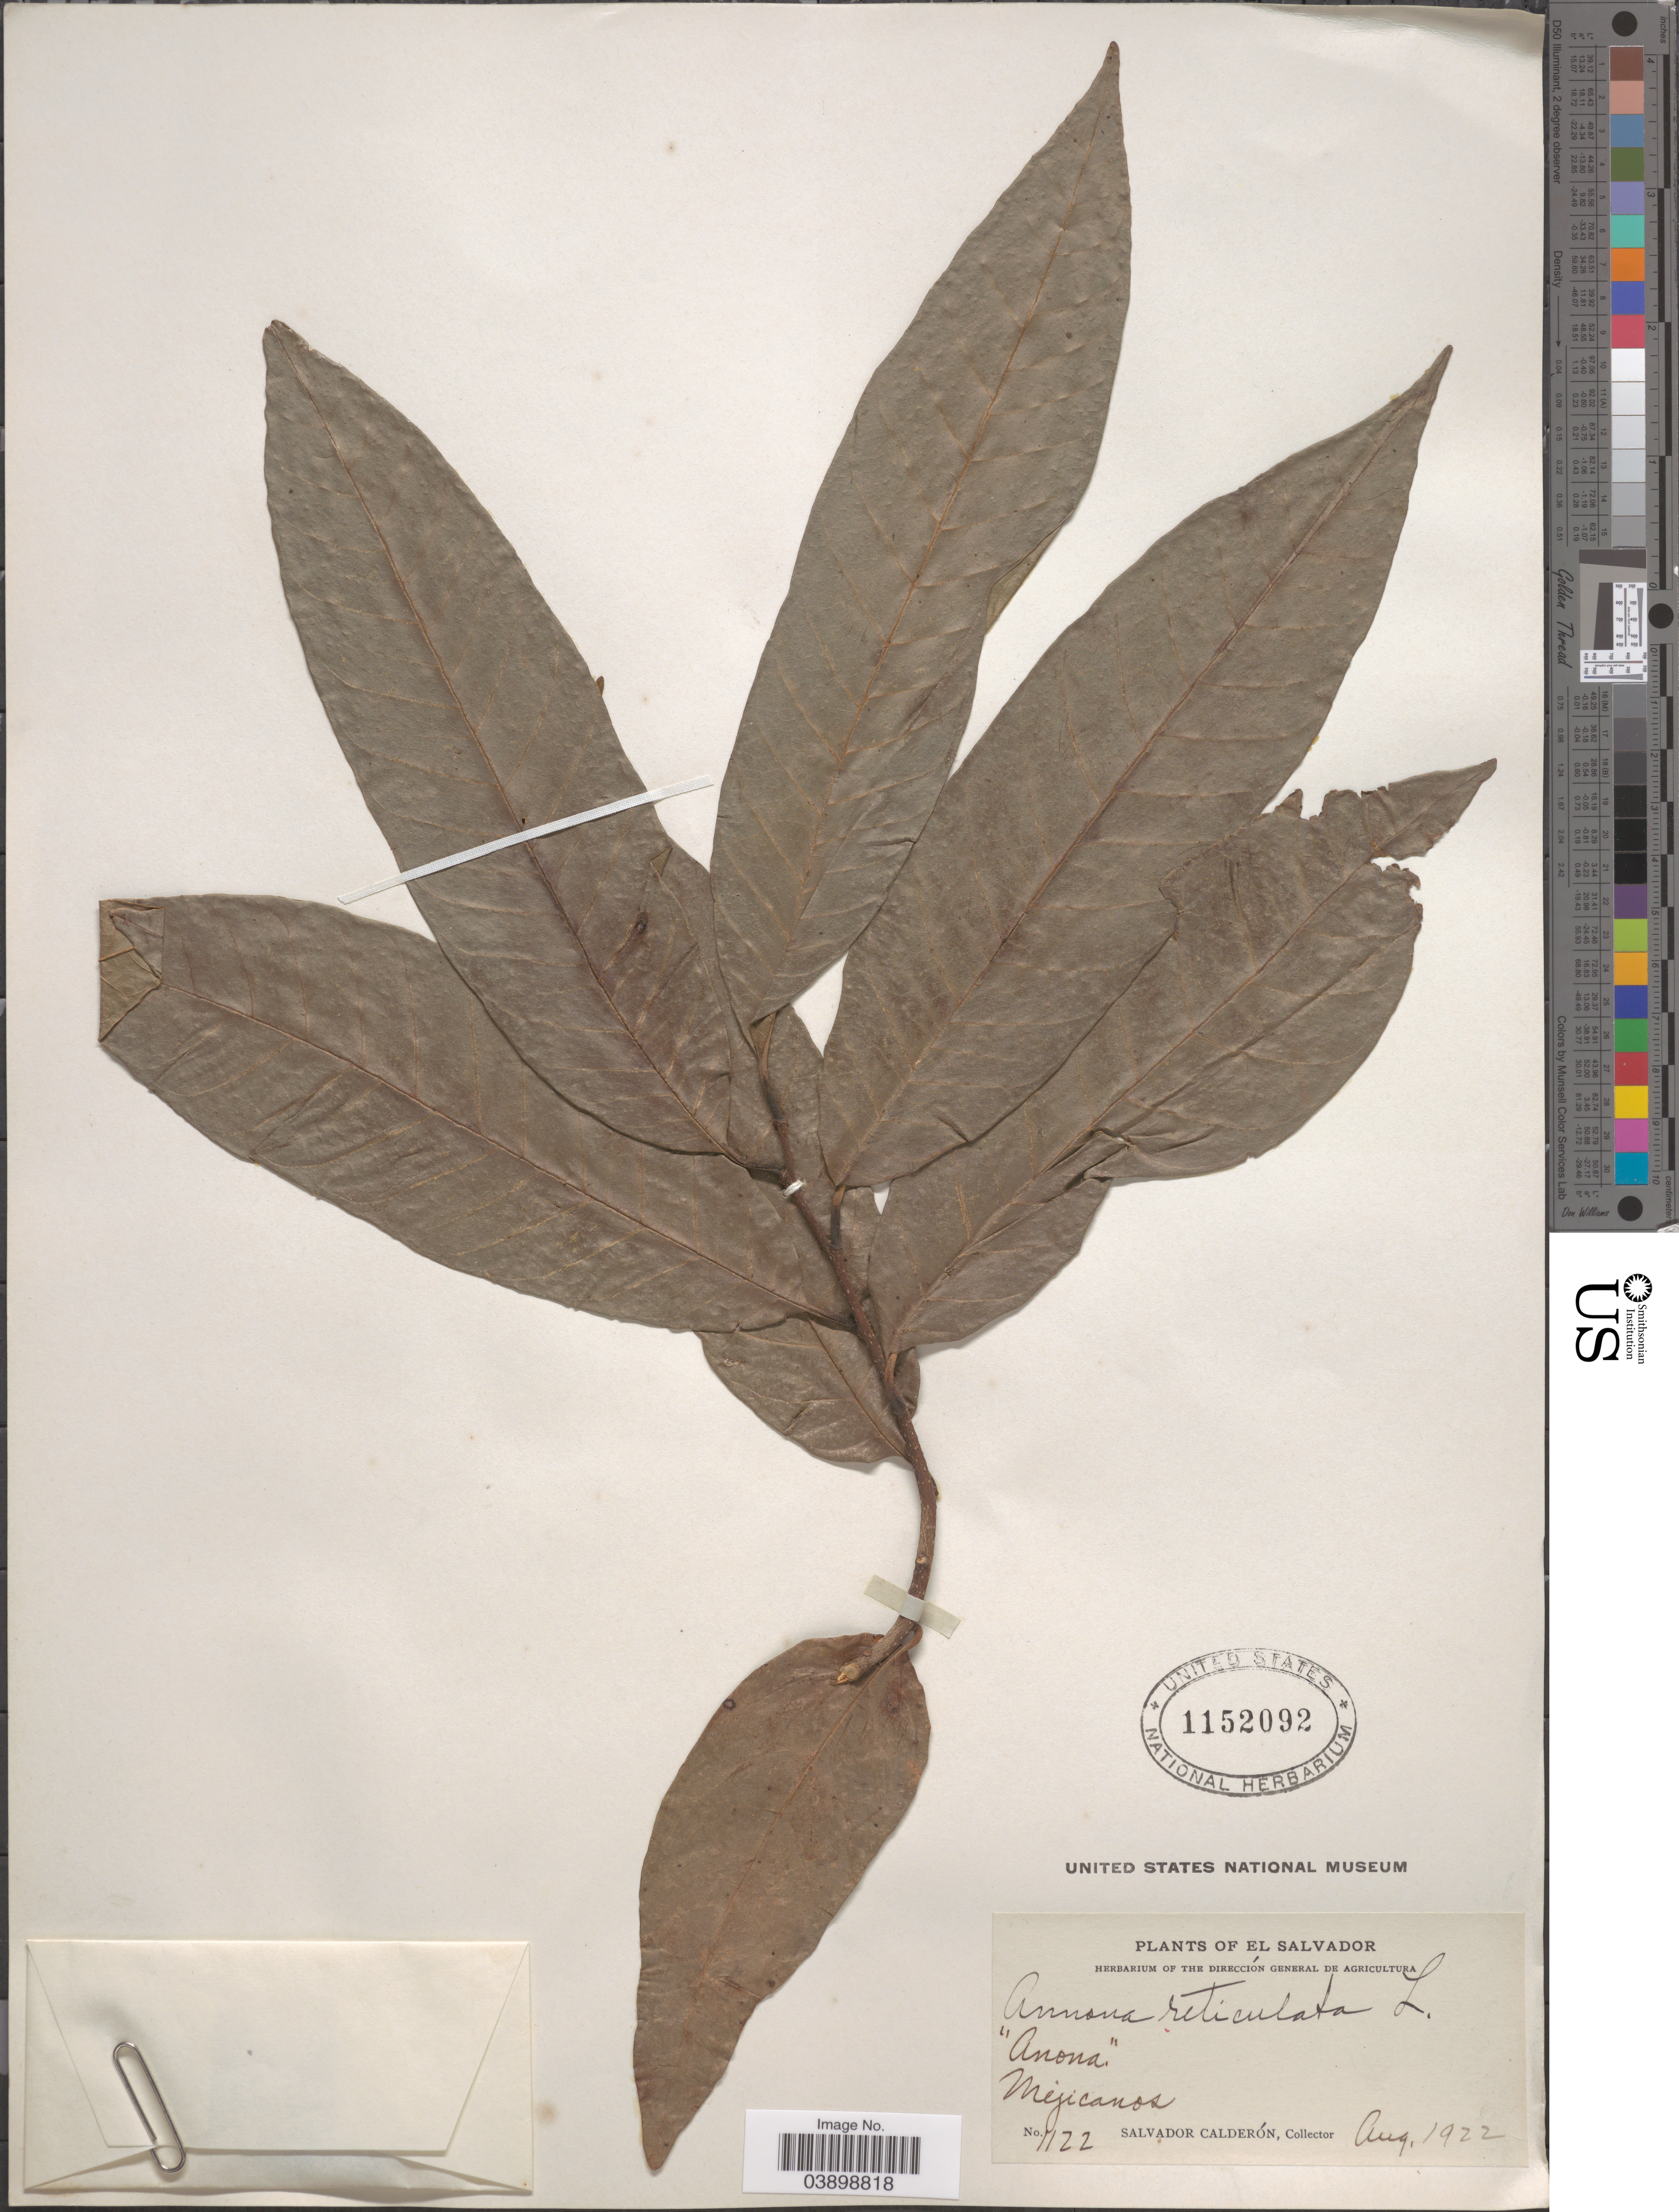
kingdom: Plantae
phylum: Tracheophyta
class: Magnoliopsida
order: Magnoliales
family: Annonaceae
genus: Annona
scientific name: Annona reticulata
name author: L.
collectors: S. Calderón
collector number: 1122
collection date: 1922-08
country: El Salvador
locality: Mejicanos.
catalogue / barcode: US 1152092